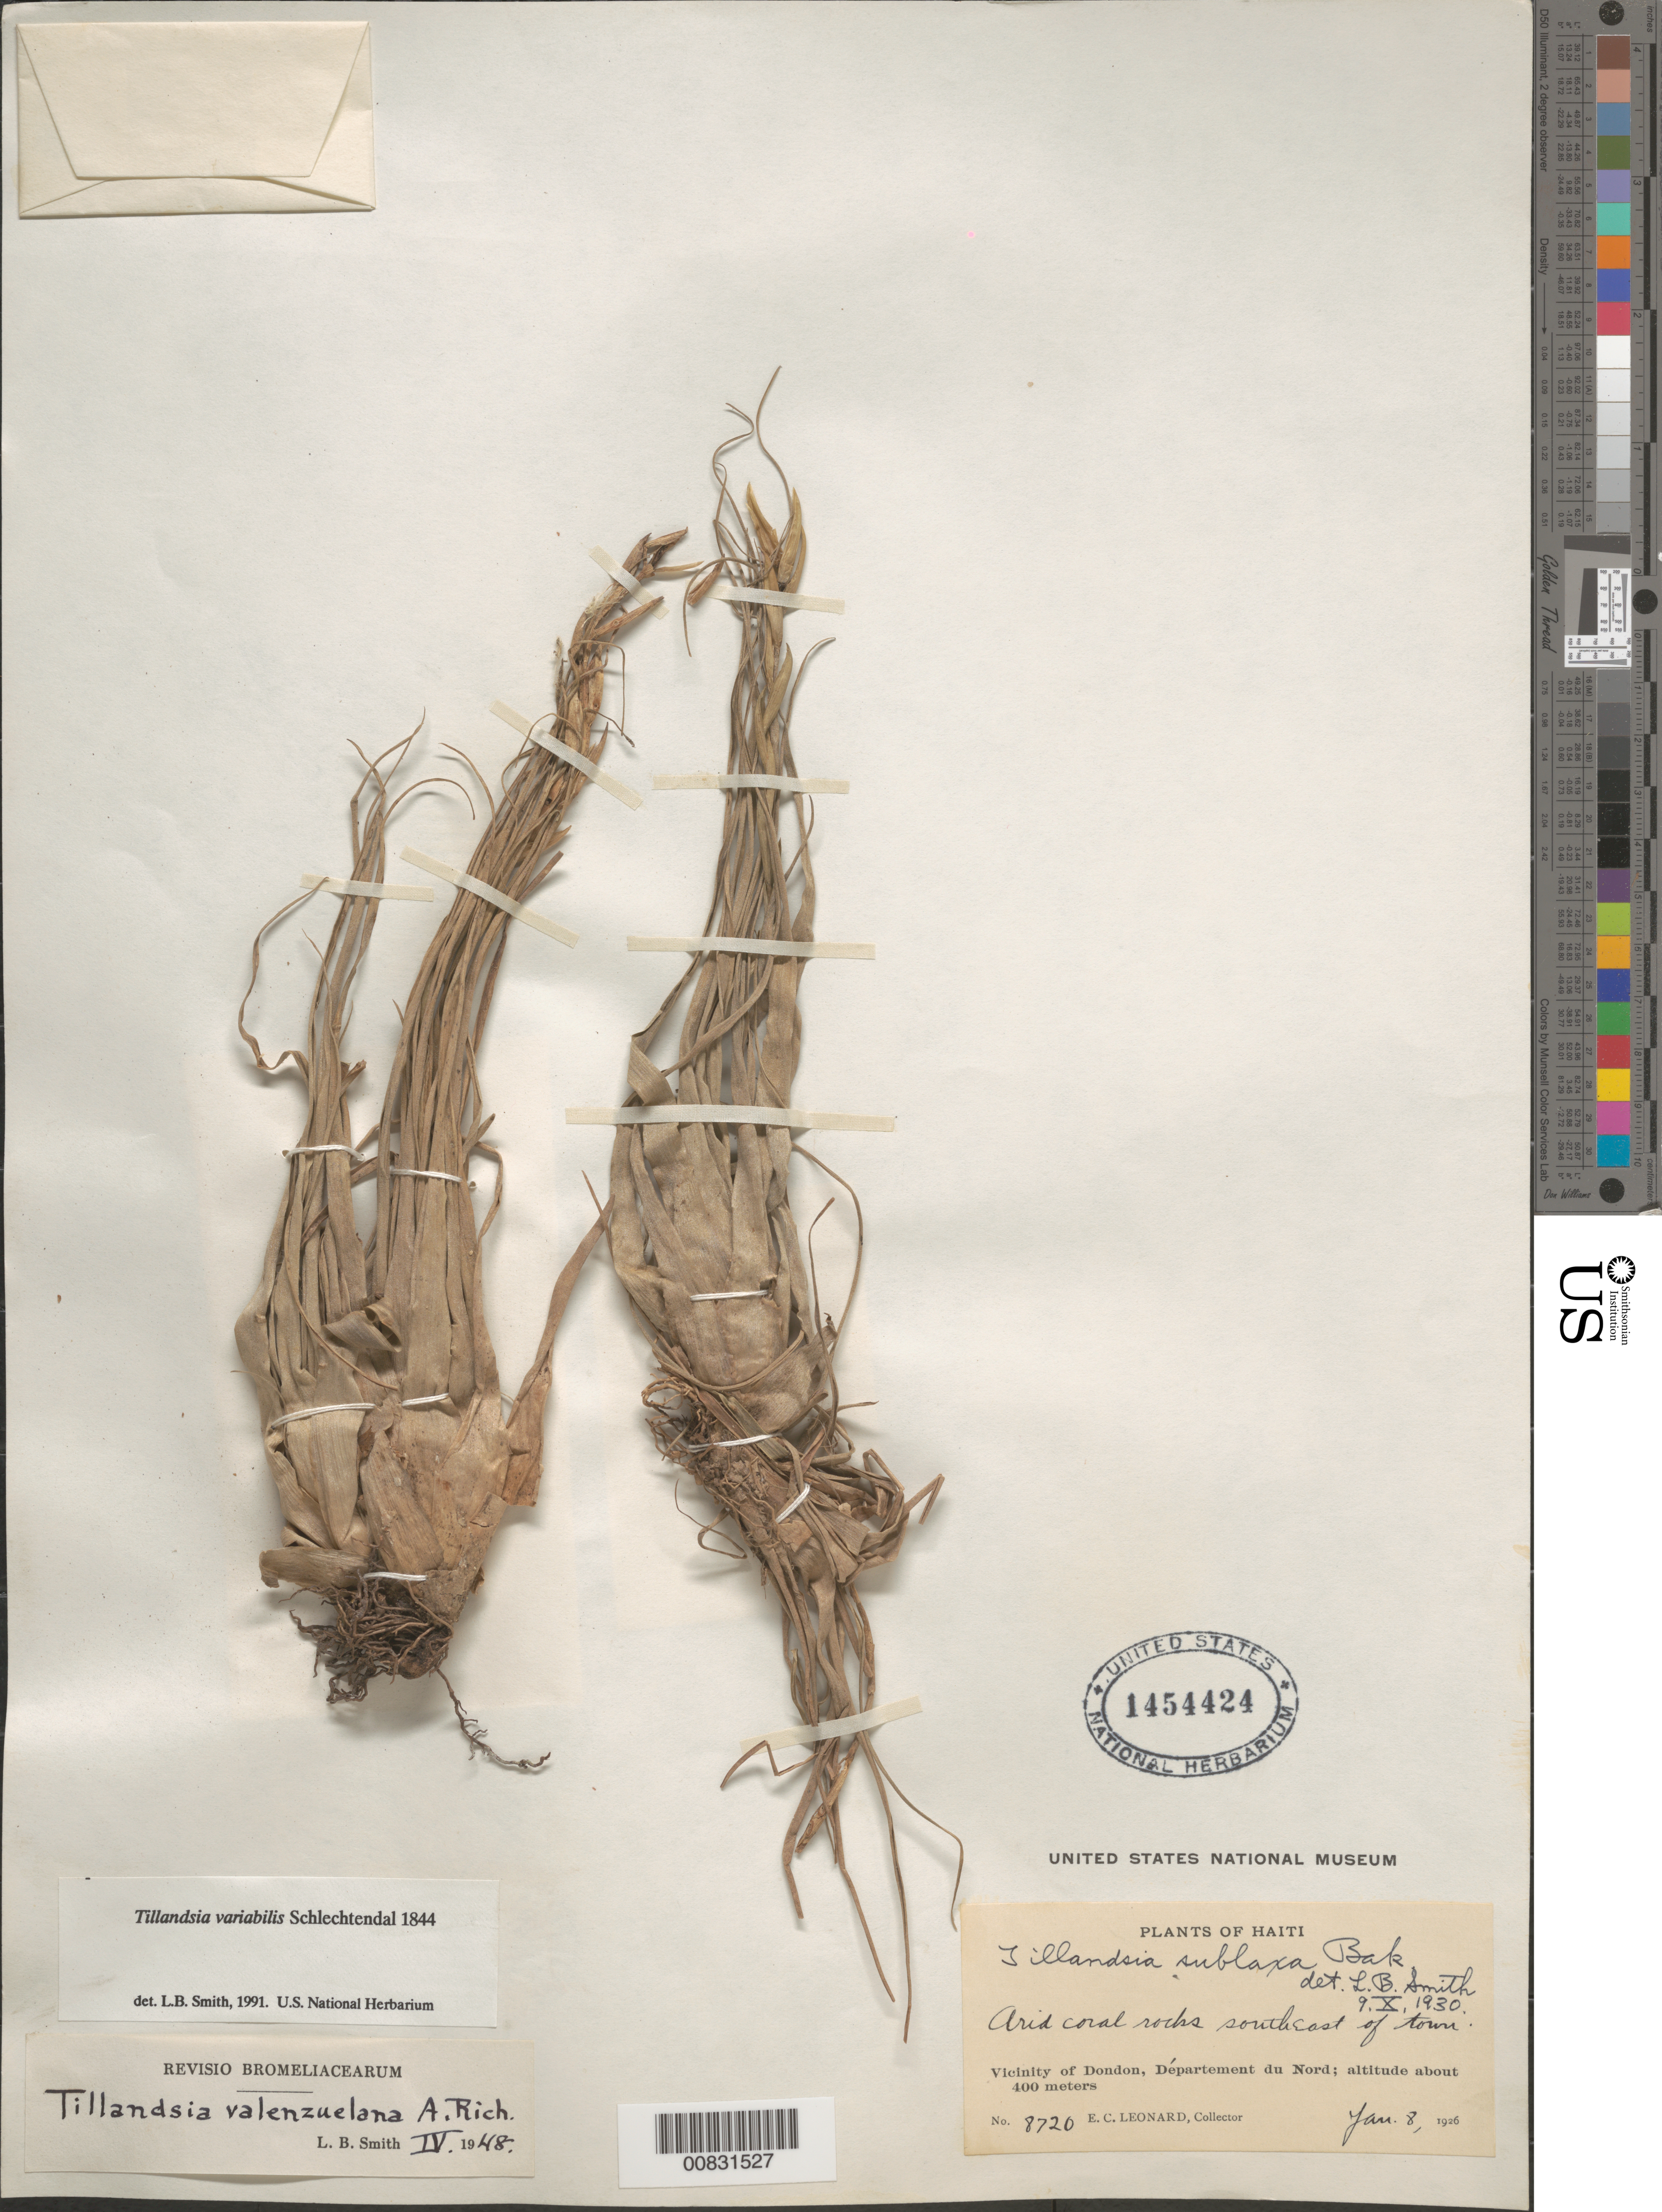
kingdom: Plantae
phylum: Tracheophyta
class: Liliopsida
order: Poales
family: Bromeliaceae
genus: Tillandsia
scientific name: Tillandsia variabilis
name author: Schltdl.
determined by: Smith, Lyman B., (US), NMNH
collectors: E. C. Leonard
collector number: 8720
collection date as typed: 08 Jan 1926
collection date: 1926-01-08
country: Haiti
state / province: Nord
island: Hispaniola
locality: Vicinity of Dondon, Département du Nord. Arid coral rocks southeast of town.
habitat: Arid coral rocks.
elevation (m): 400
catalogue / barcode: US 1454424